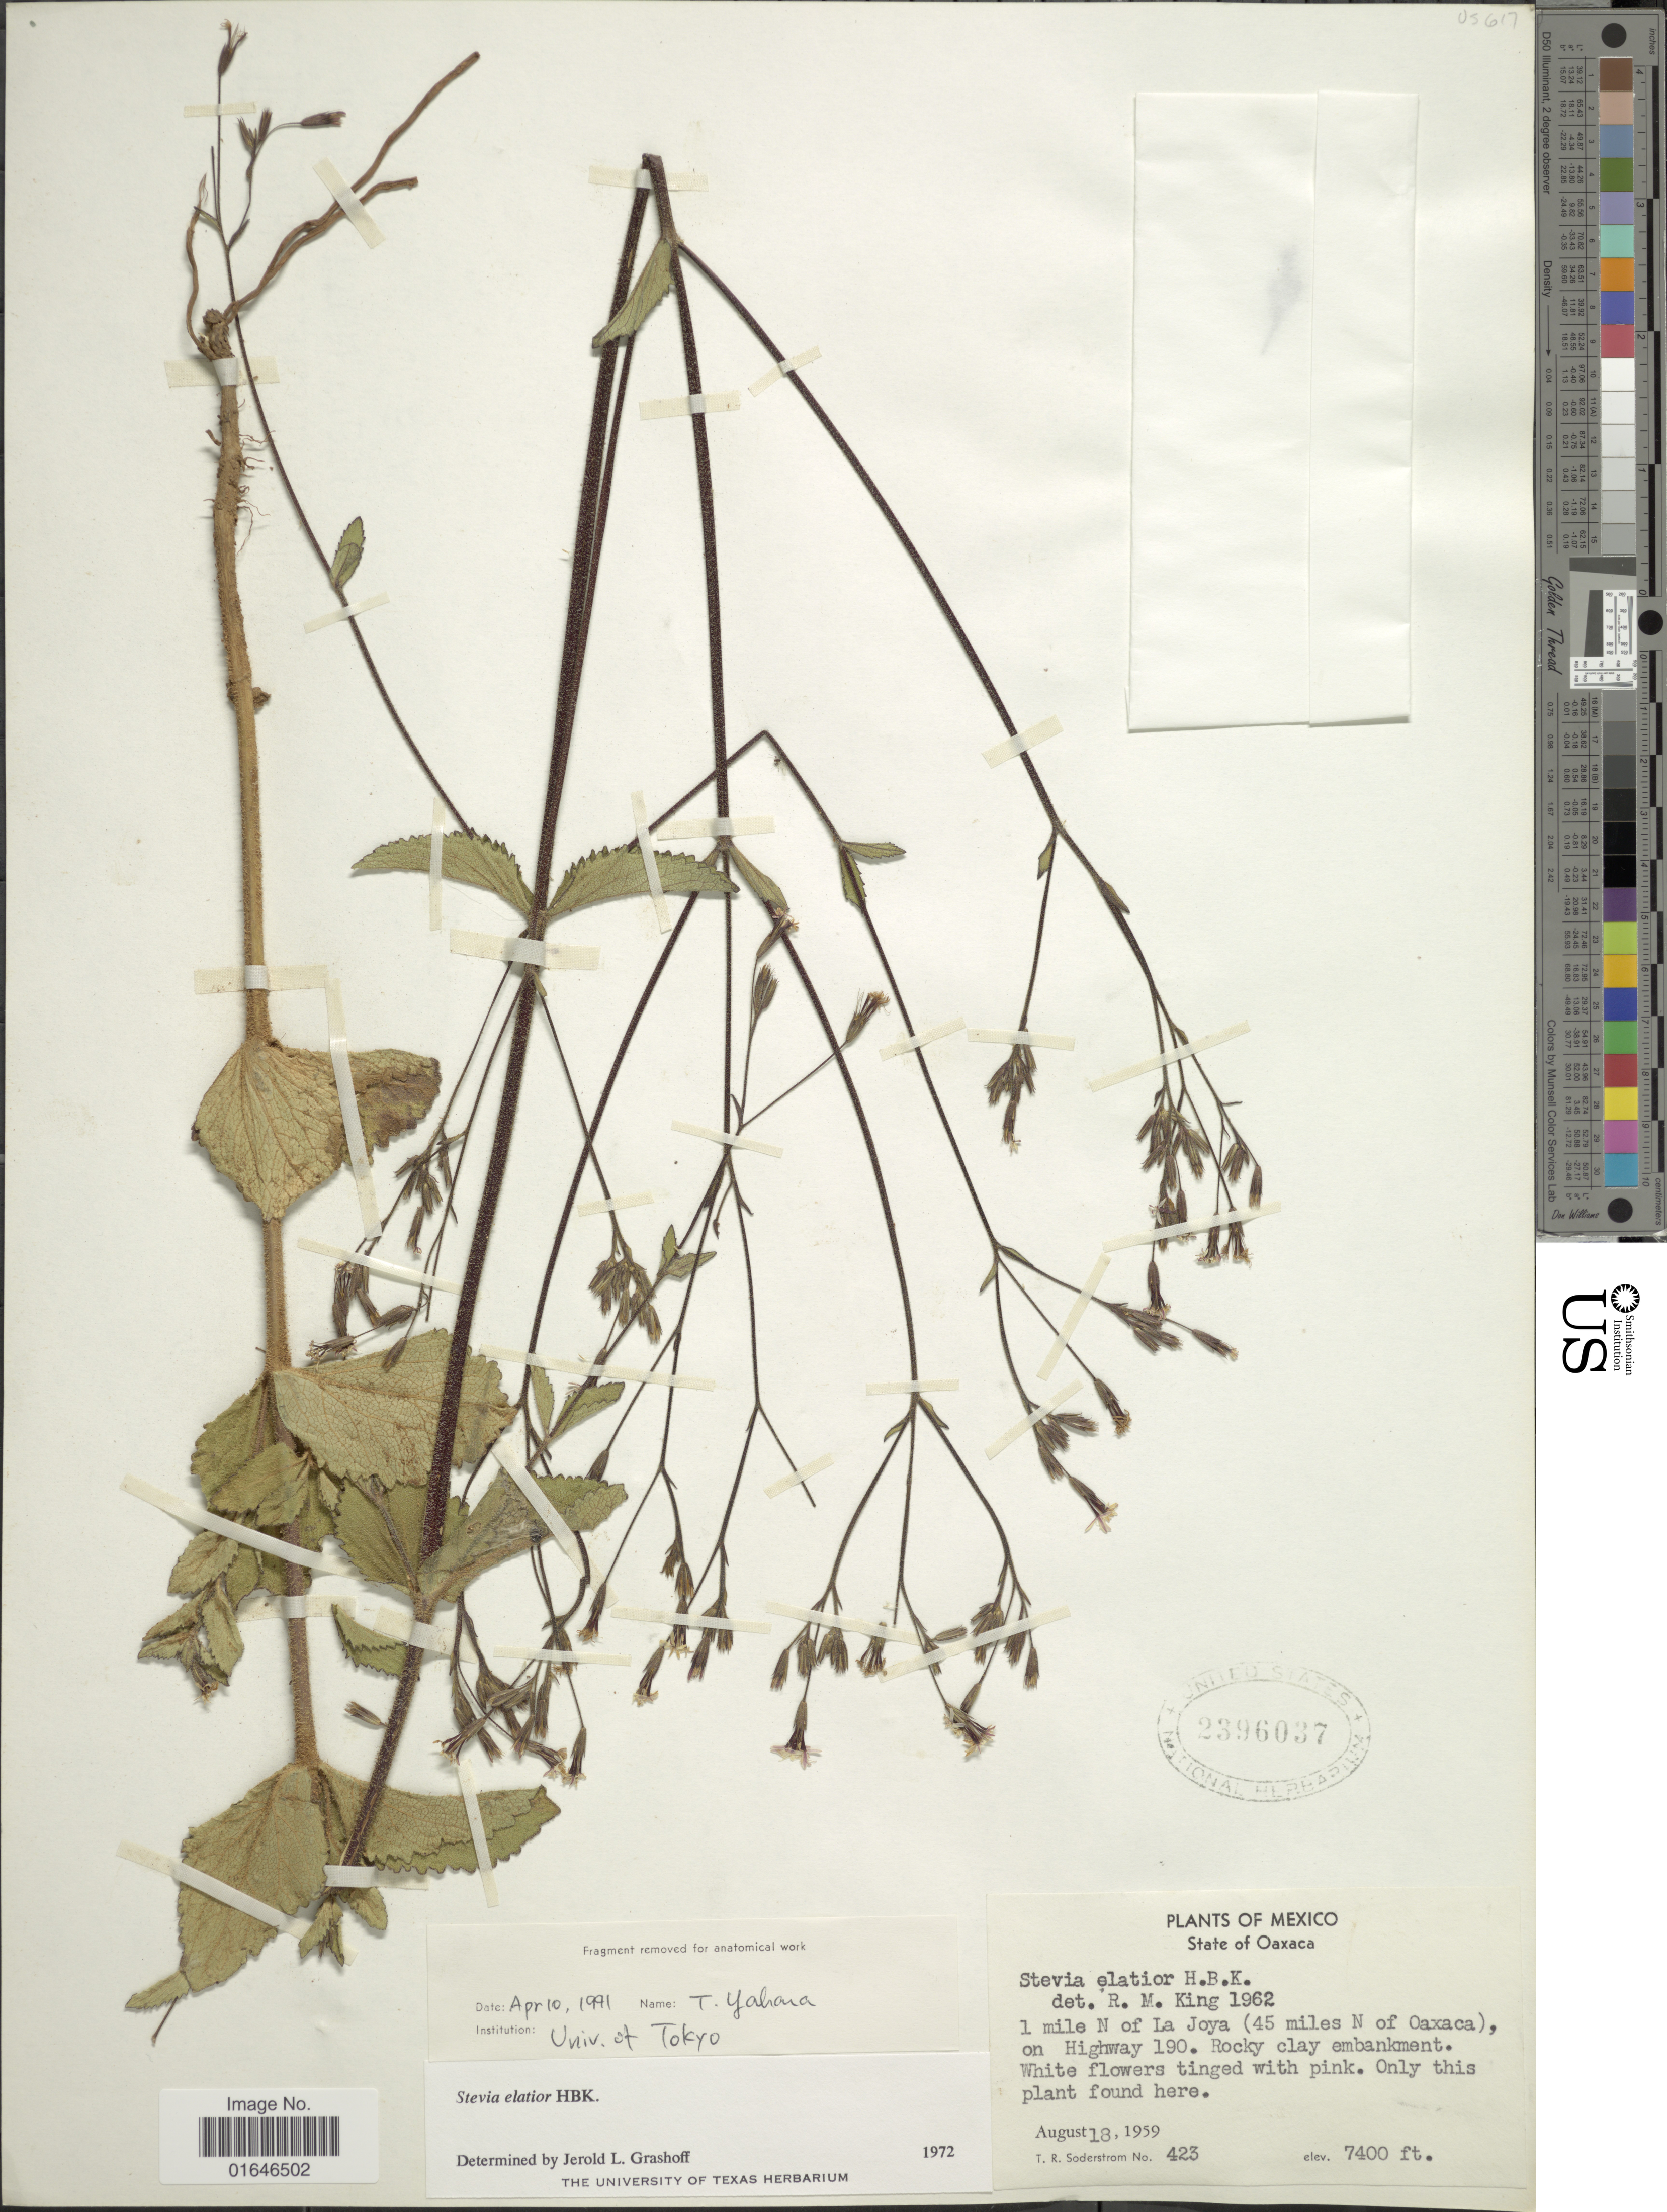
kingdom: Plantae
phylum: Tracheophyta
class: Magnoliopsida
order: Asterales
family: Asteraceae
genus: Stevia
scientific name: Stevia elatior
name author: Kunth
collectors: T. R. Soderstrom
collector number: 423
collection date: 1959-08-19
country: Mexico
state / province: Oaxaca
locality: State of Oaxaca, 1 mile N of La Joya ( 45 miles n of Oaxaca ), on Highway 190.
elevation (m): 2256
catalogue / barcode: US 2396037